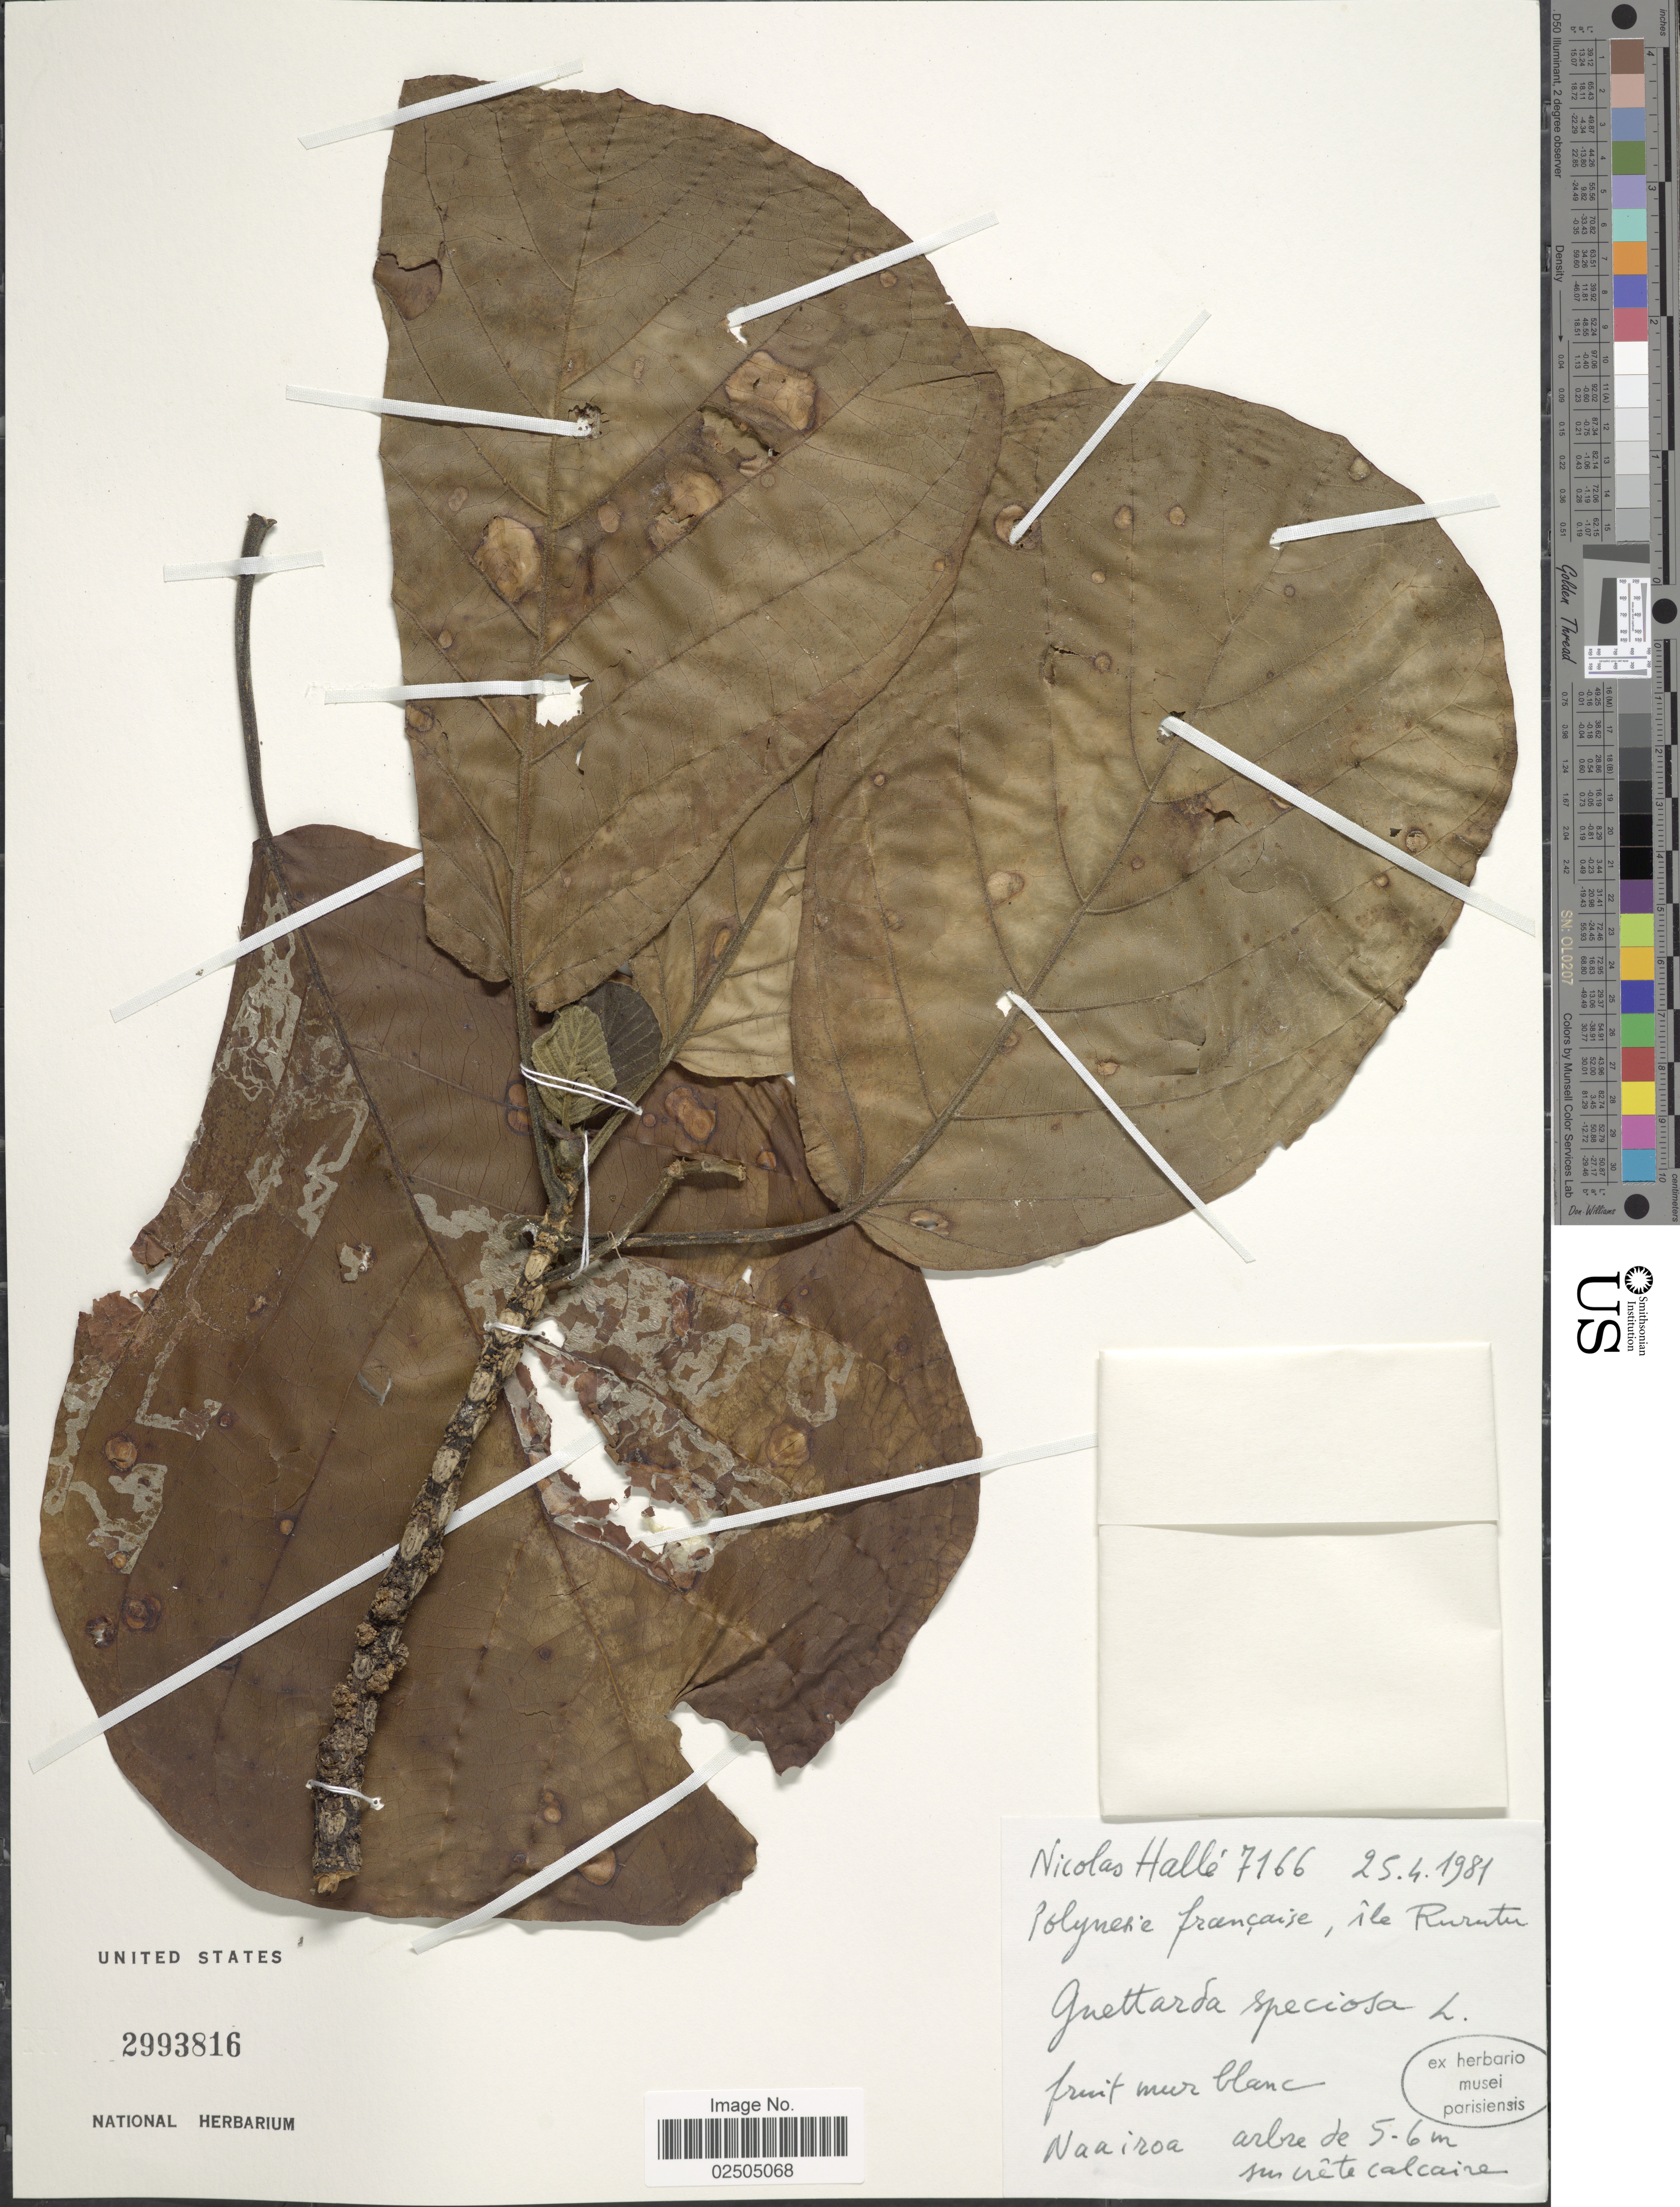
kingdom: Plantae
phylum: Tracheophyta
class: Magnoliopsida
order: Gentianales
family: Rubiaceae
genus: Guettarda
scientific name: Guettarda speciosa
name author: L.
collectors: N. Hallé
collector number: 7166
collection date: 1981-04-25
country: French Polynesia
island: Rurutu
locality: Ile Rurutu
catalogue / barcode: US 2993816